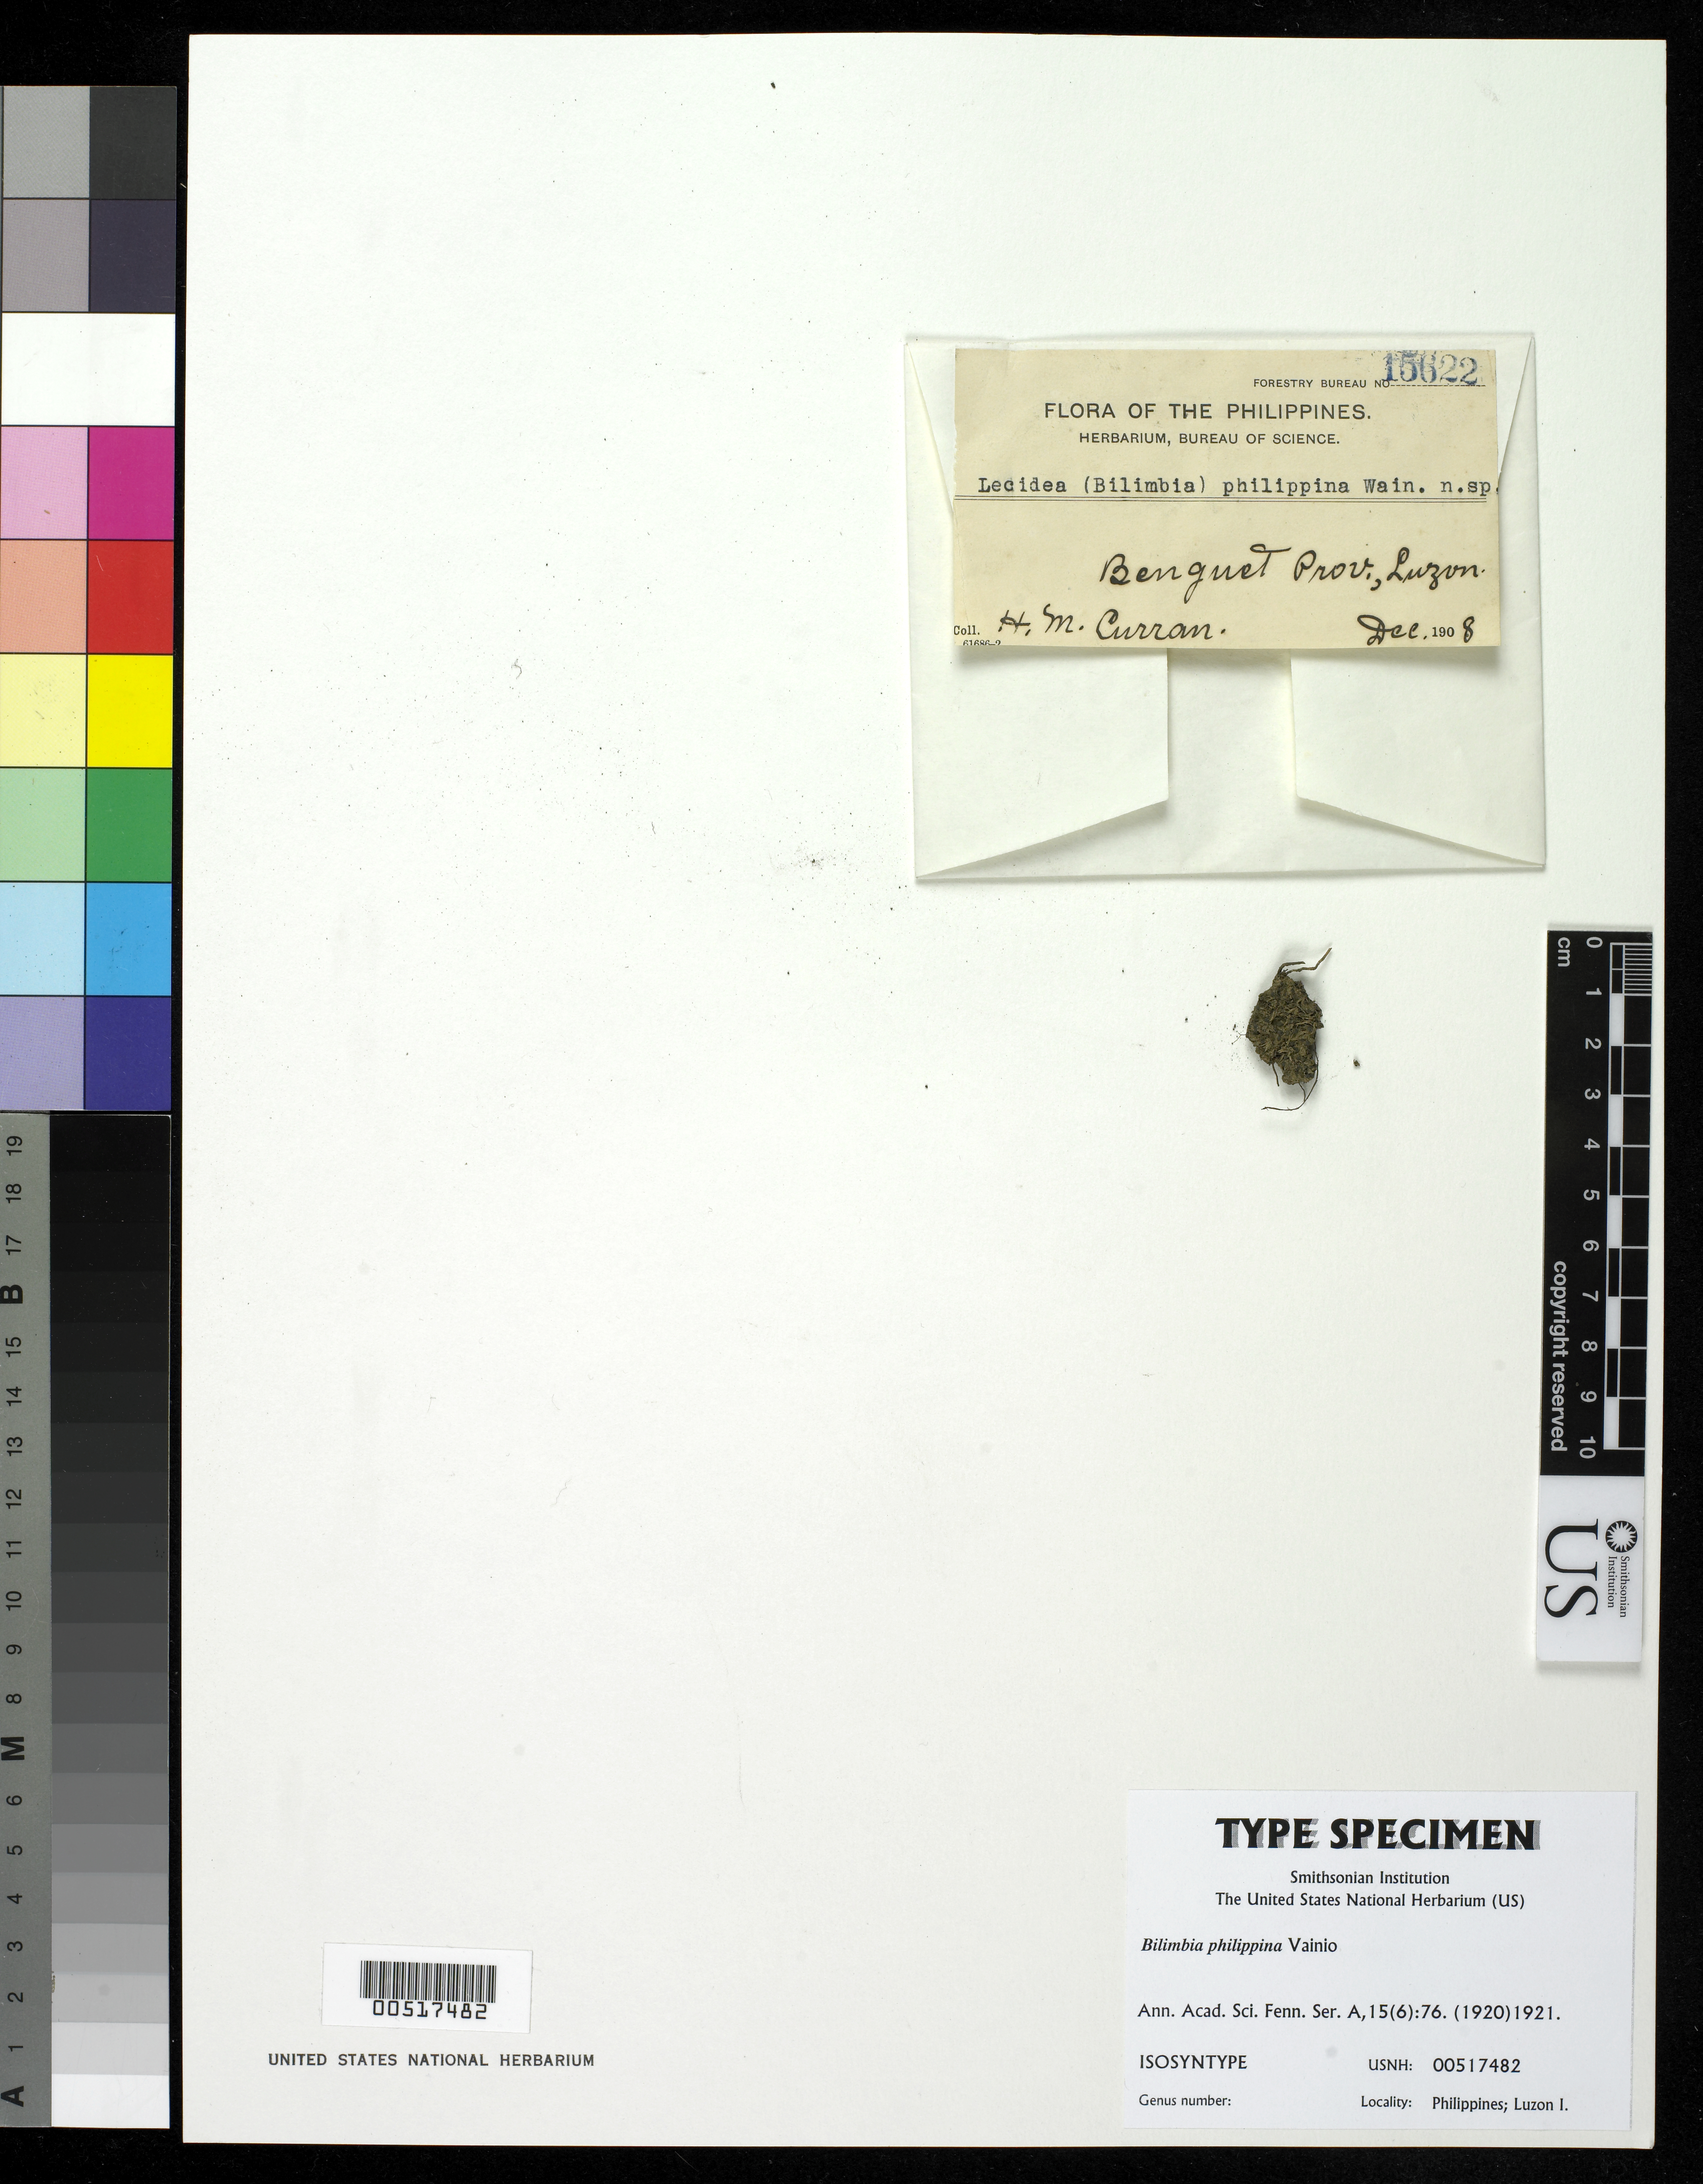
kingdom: Fungi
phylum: Ascomycota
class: Lecanoromycetes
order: Lecanorales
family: Ramalinaceae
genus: Bilimbia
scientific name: Bilimbia philippina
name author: Vain.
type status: Isosyntype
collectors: H. M. Curran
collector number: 15622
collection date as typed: Dec 1908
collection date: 1908-12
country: Philippines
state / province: Cordillera (Administrative Region)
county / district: Benguet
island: Luzon